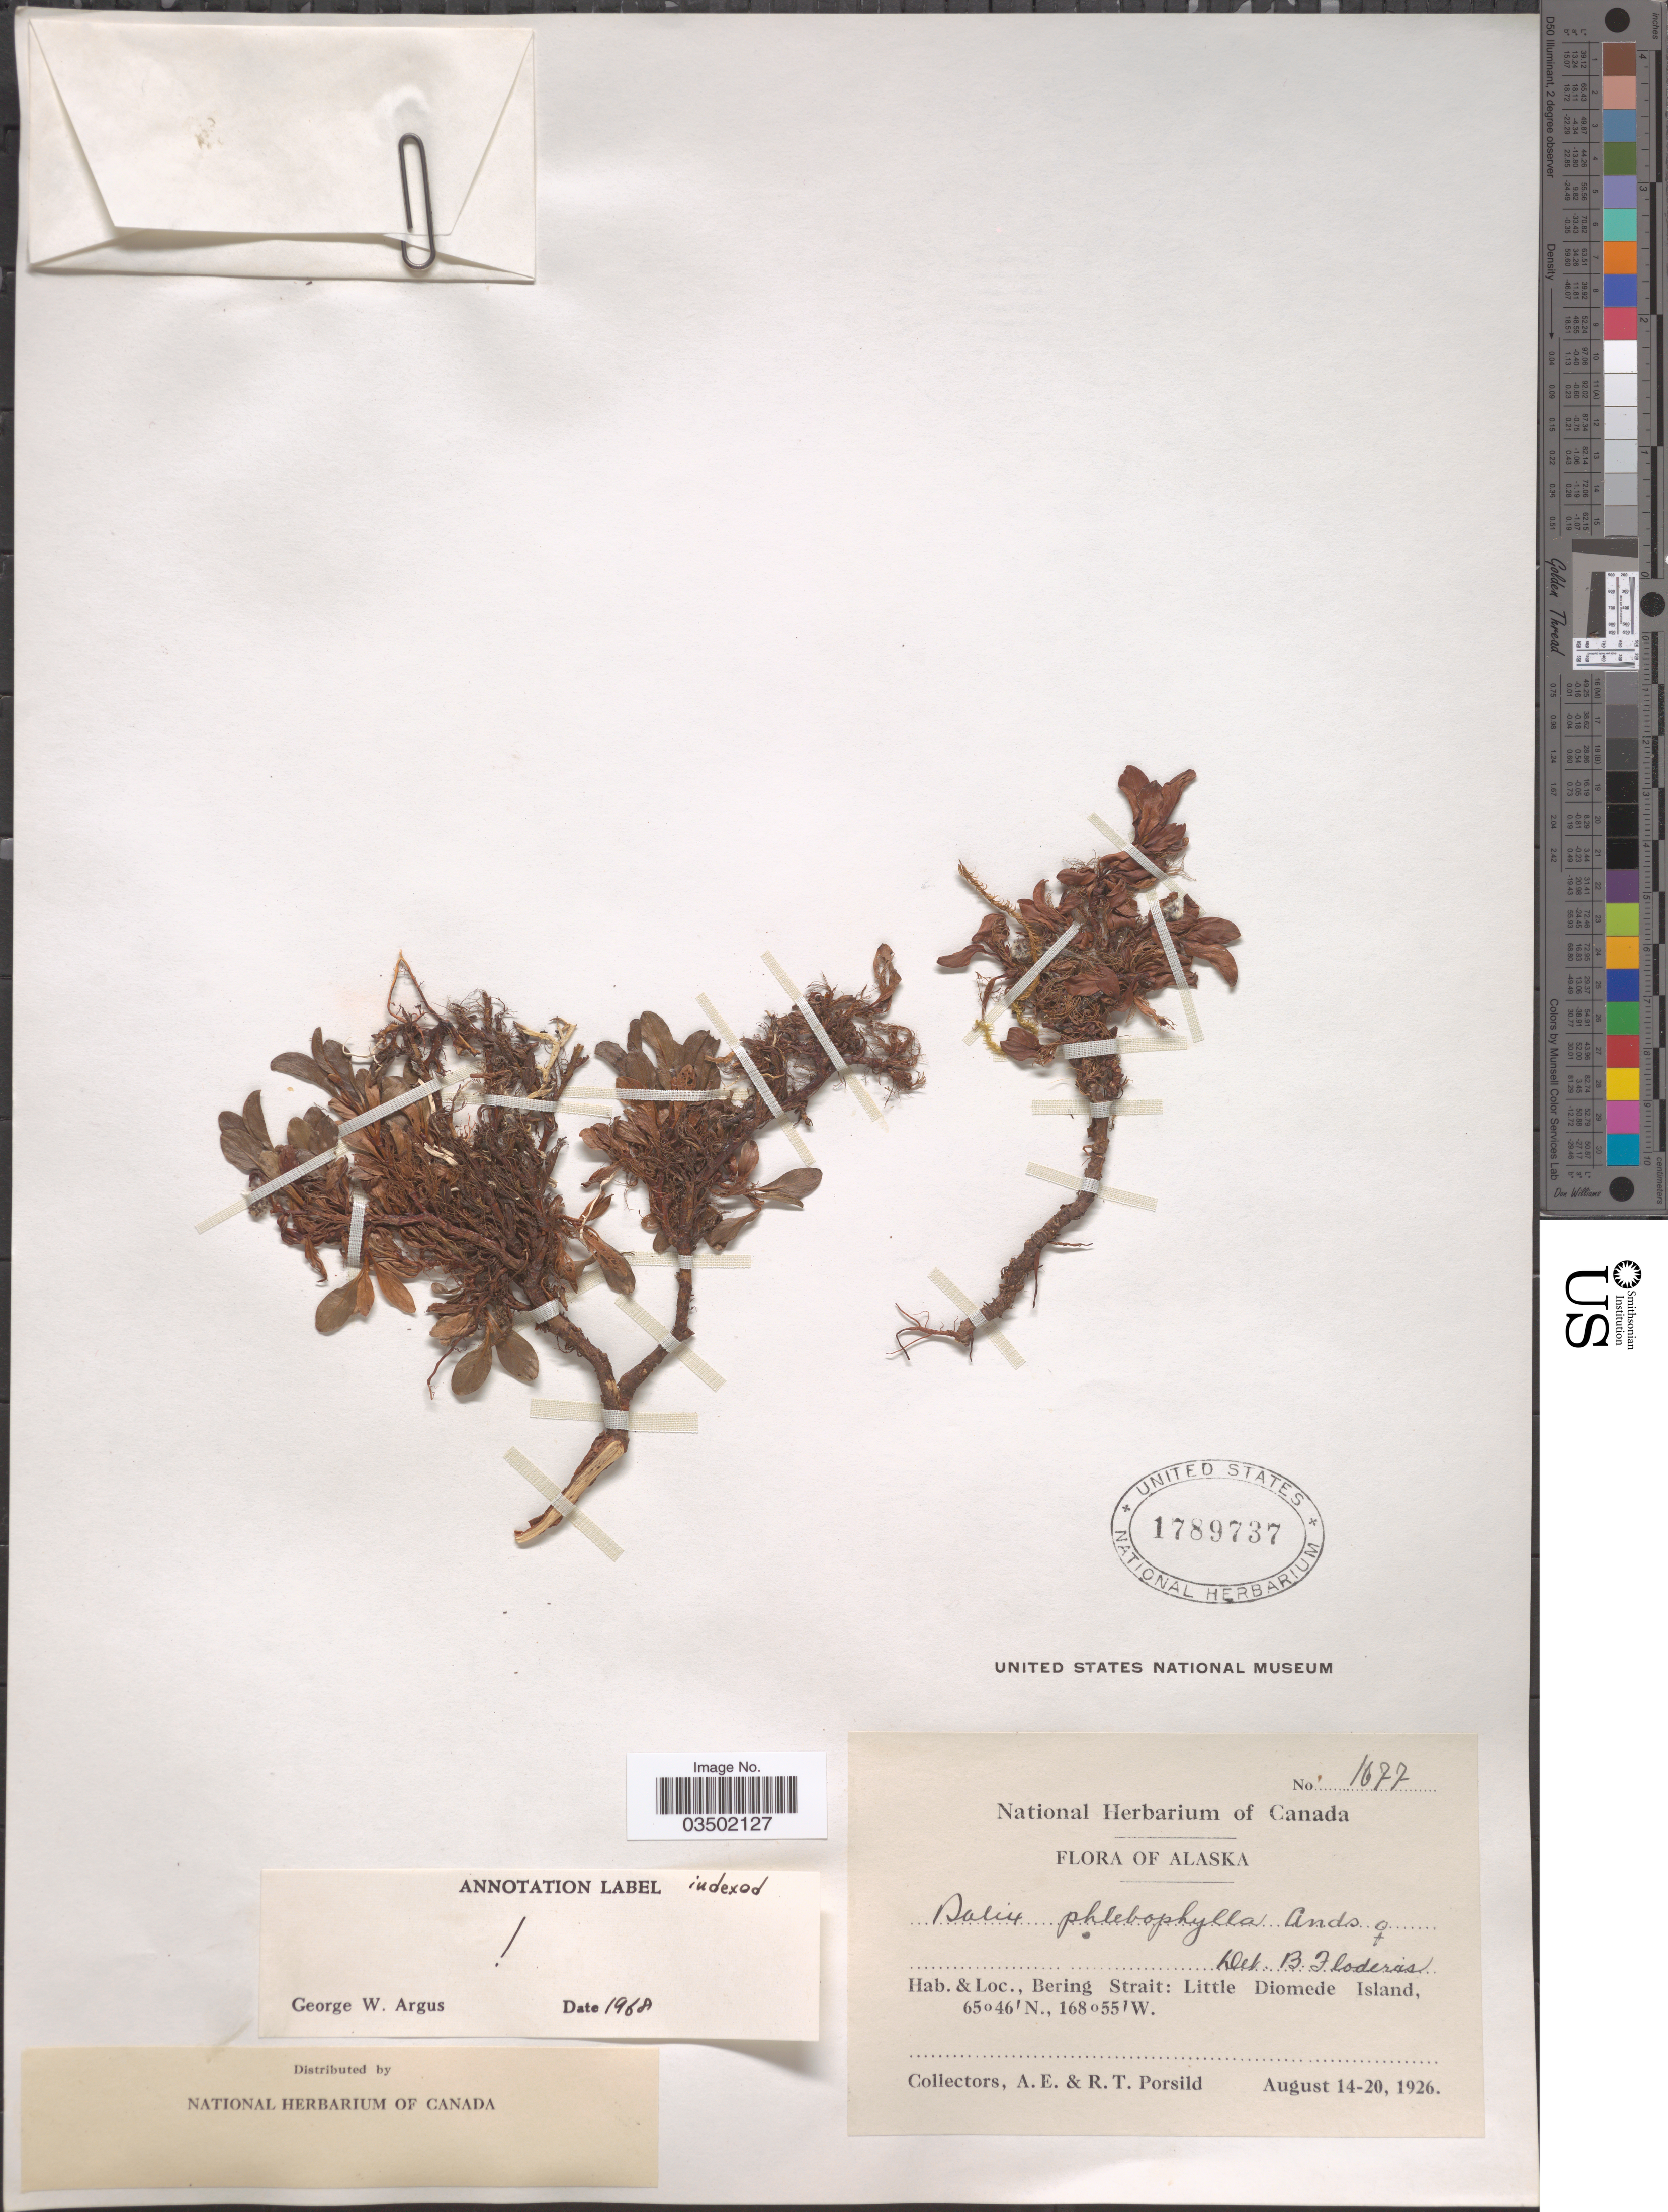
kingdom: Plantae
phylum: Tracheophyta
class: Magnoliopsida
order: Malpighiales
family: Salicaceae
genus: Salix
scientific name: Salix phlebophylla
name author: Andersson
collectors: A. E. Porsild & R. T. Porsild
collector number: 1677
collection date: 1926-08-14/1926-08-20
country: United States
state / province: Alaska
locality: Bering Strait: Little Diomede Island.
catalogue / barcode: US 1789737